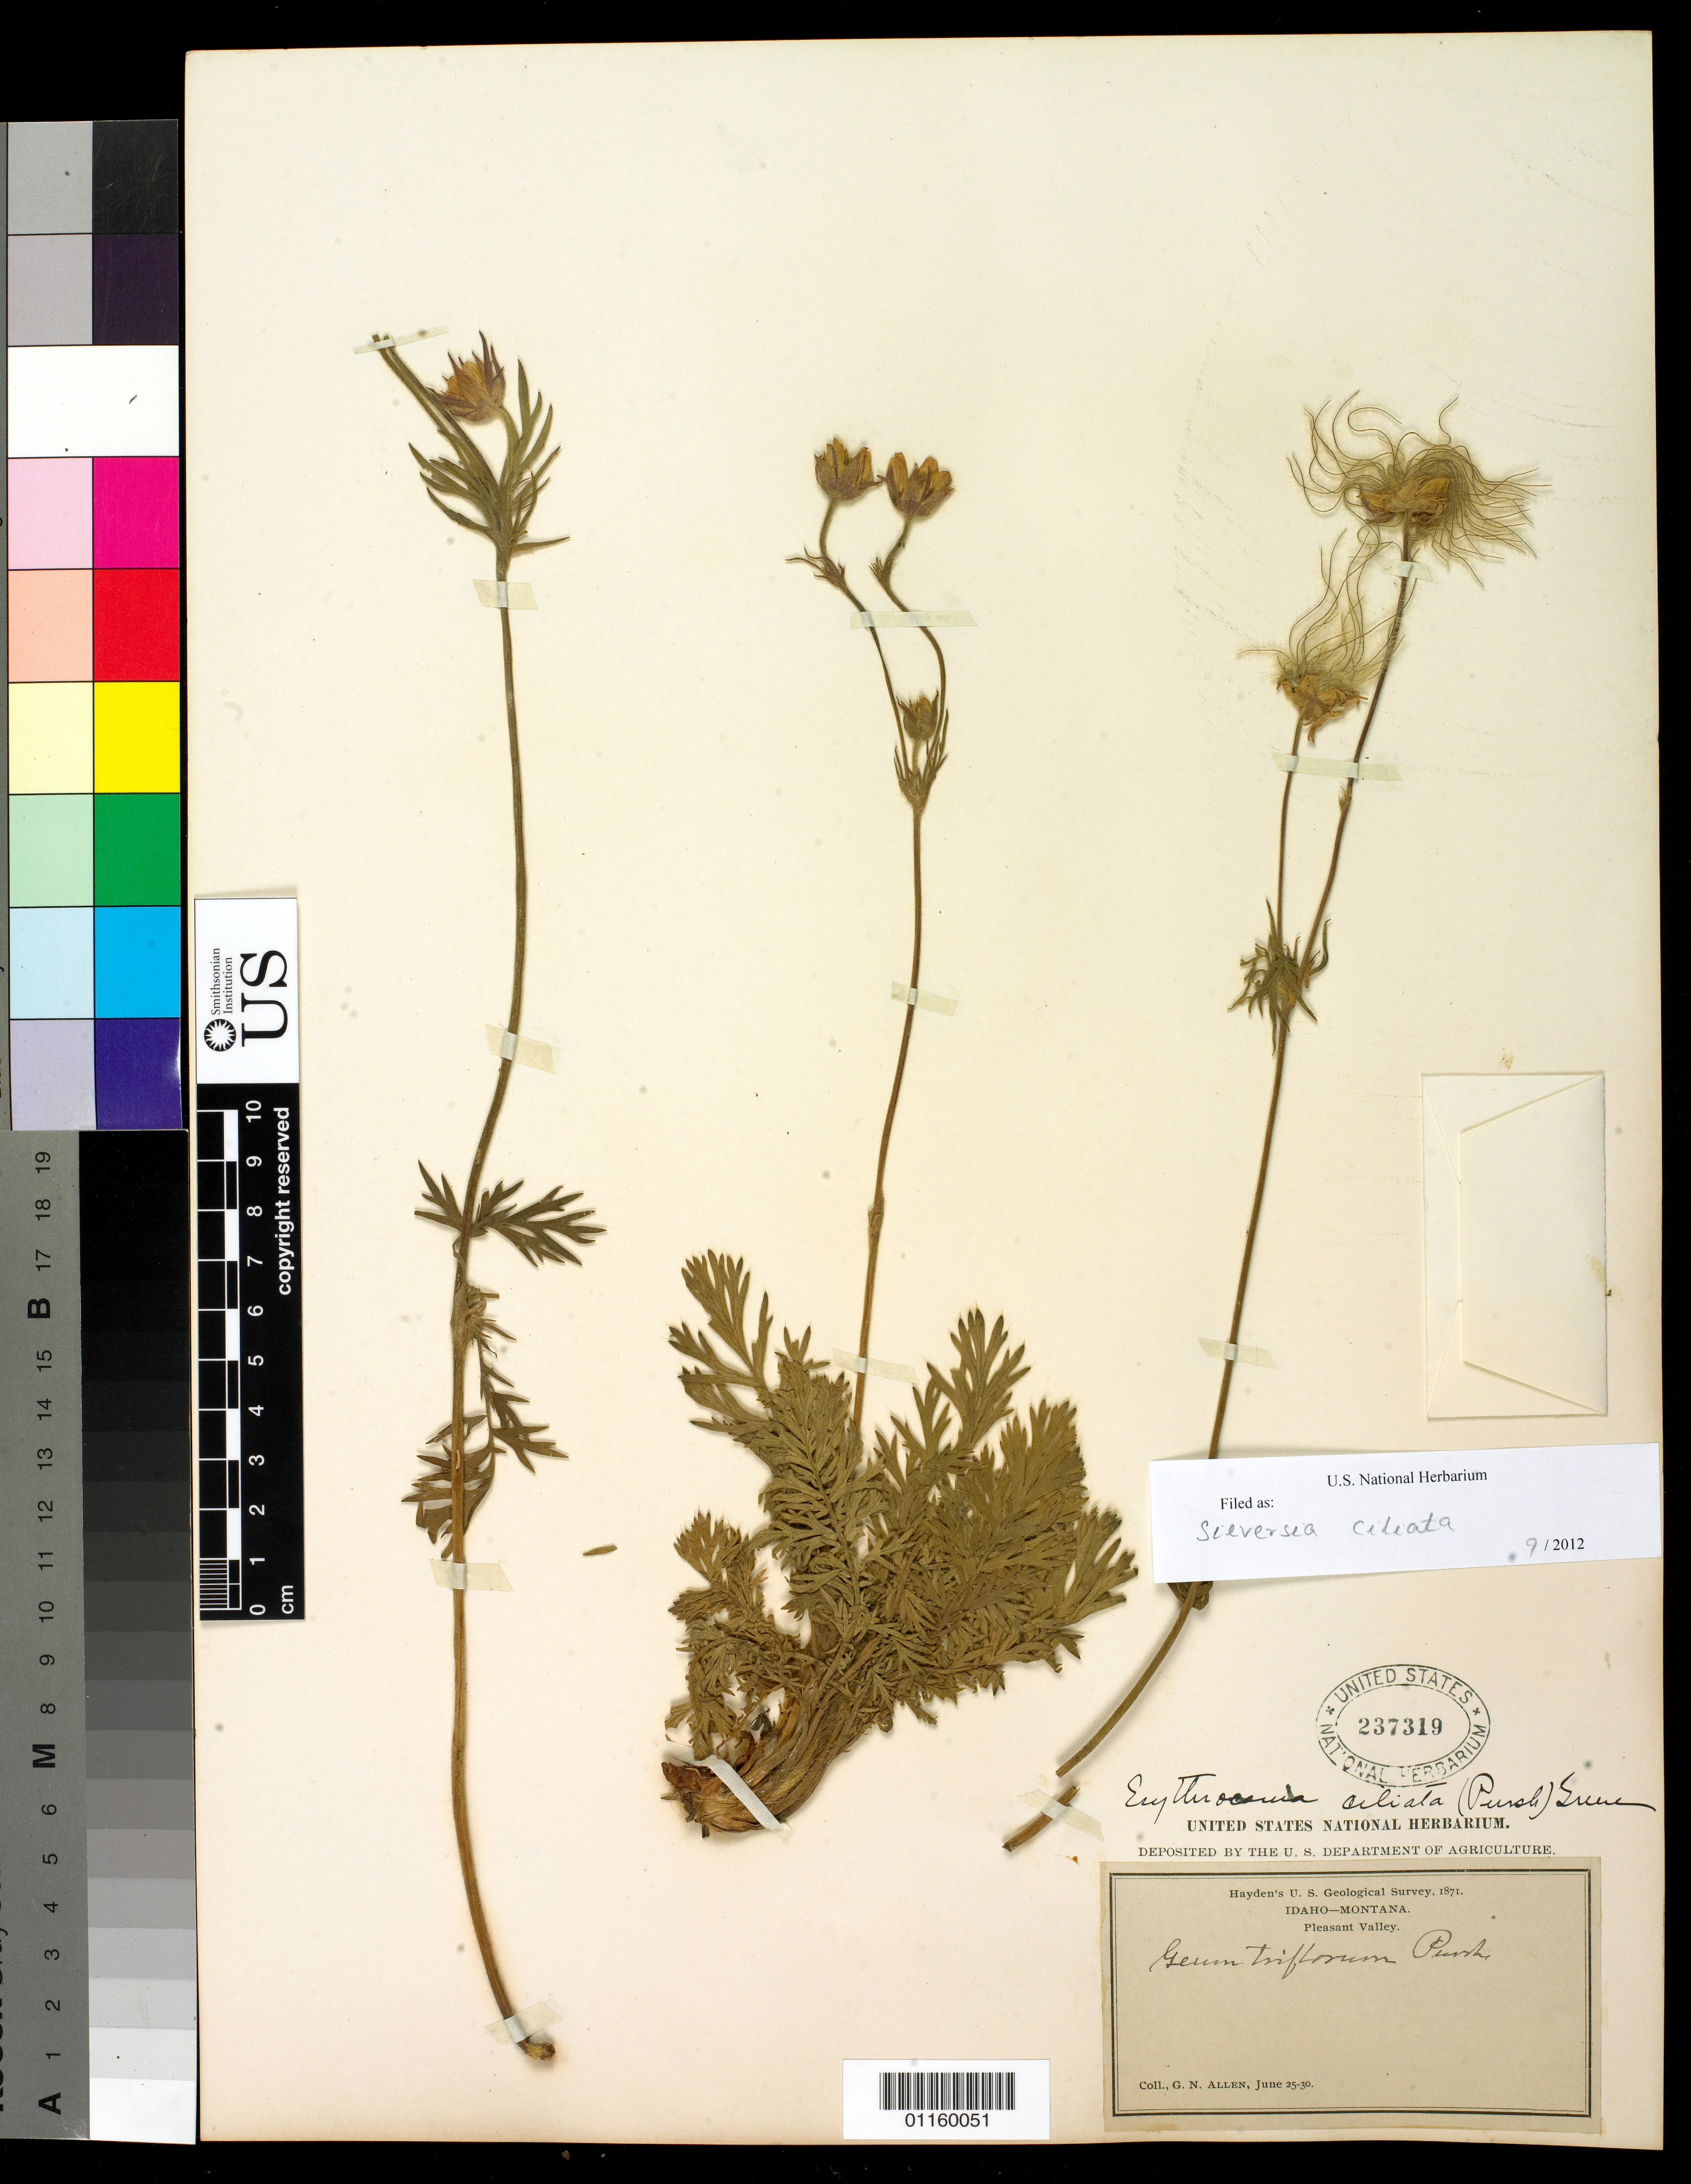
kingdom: Plantae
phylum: Tracheophyta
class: Magnoliopsida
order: Rosales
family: Rosaceae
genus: Geum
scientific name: Geum triflorum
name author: Pursh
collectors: G. N. Allen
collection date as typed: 25 Jun 1871 to 30 Jun 1871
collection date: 1871-06-25/1871-06-30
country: United States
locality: Pleasant Valley, Idaho-Montana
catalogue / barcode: US 237319